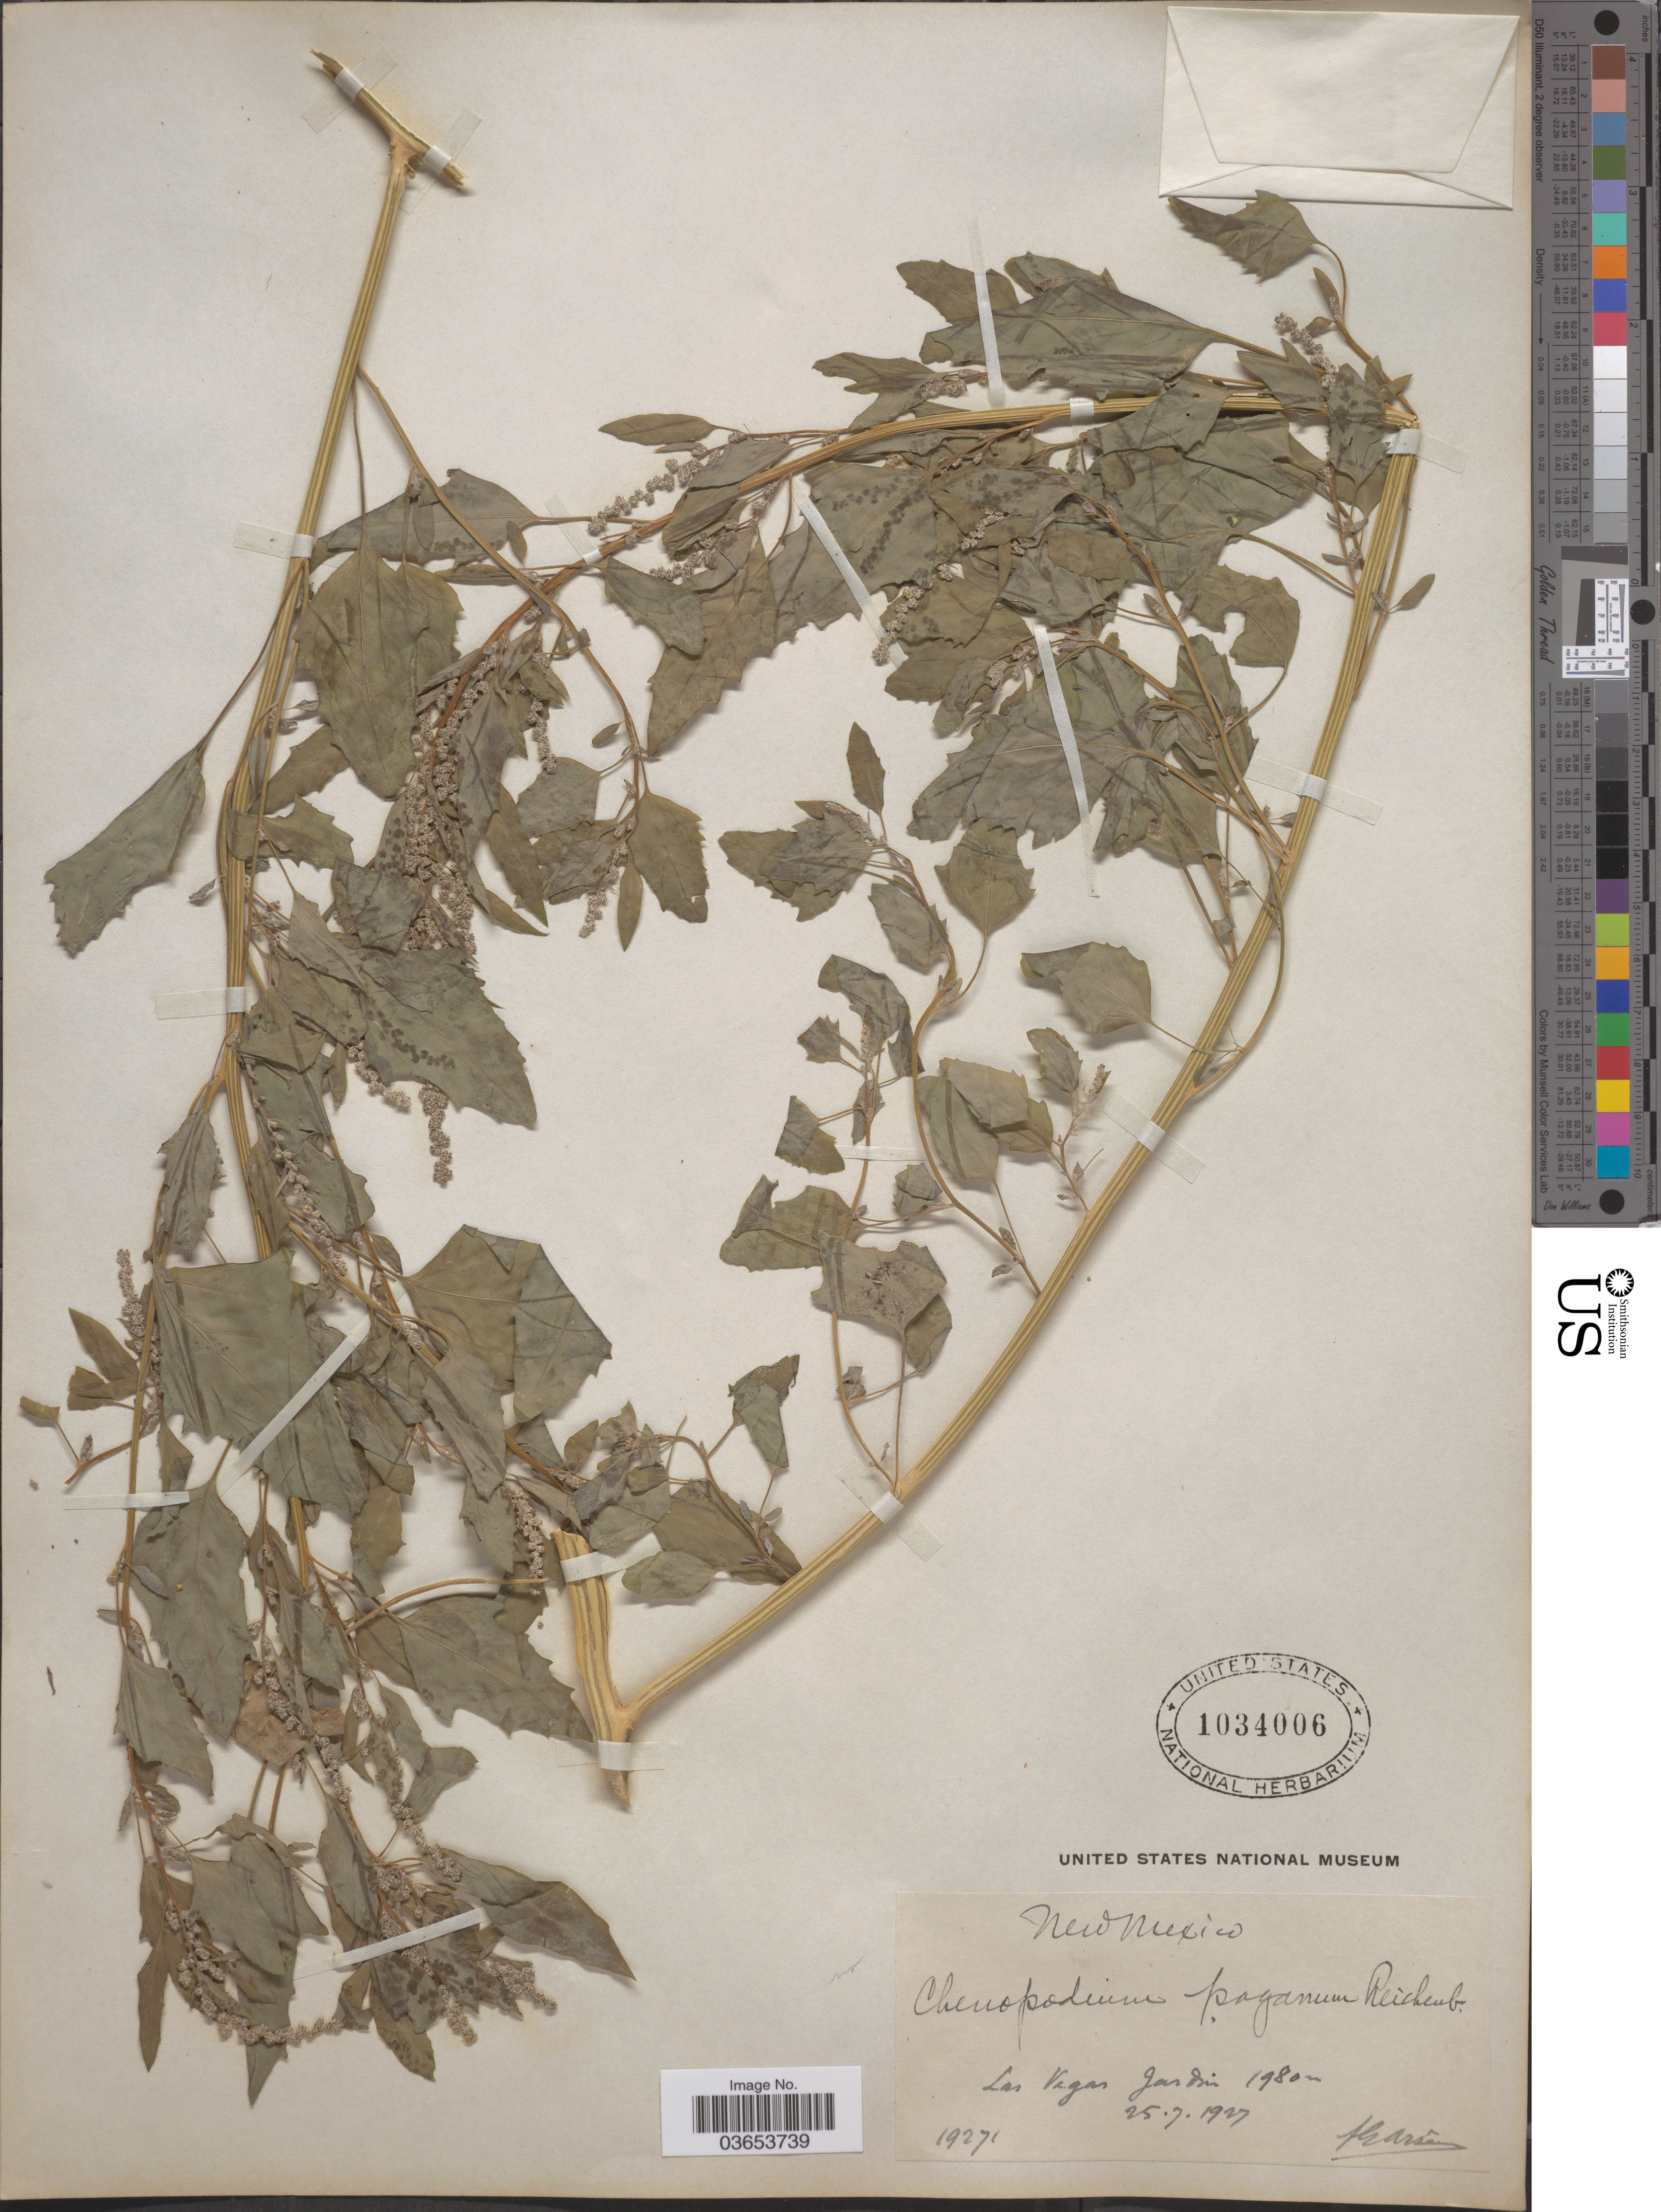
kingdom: Plantae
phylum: Tracheophyta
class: Magnoliopsida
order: Caryophyllales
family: Amaranthaceae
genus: Chenopodium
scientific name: Chenopodium paganum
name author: Rchb.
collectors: F. Arsène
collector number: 19271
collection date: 1927-07-25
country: United States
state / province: New Mexico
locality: Las Vegas Jardin.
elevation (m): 1980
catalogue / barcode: US 1034006